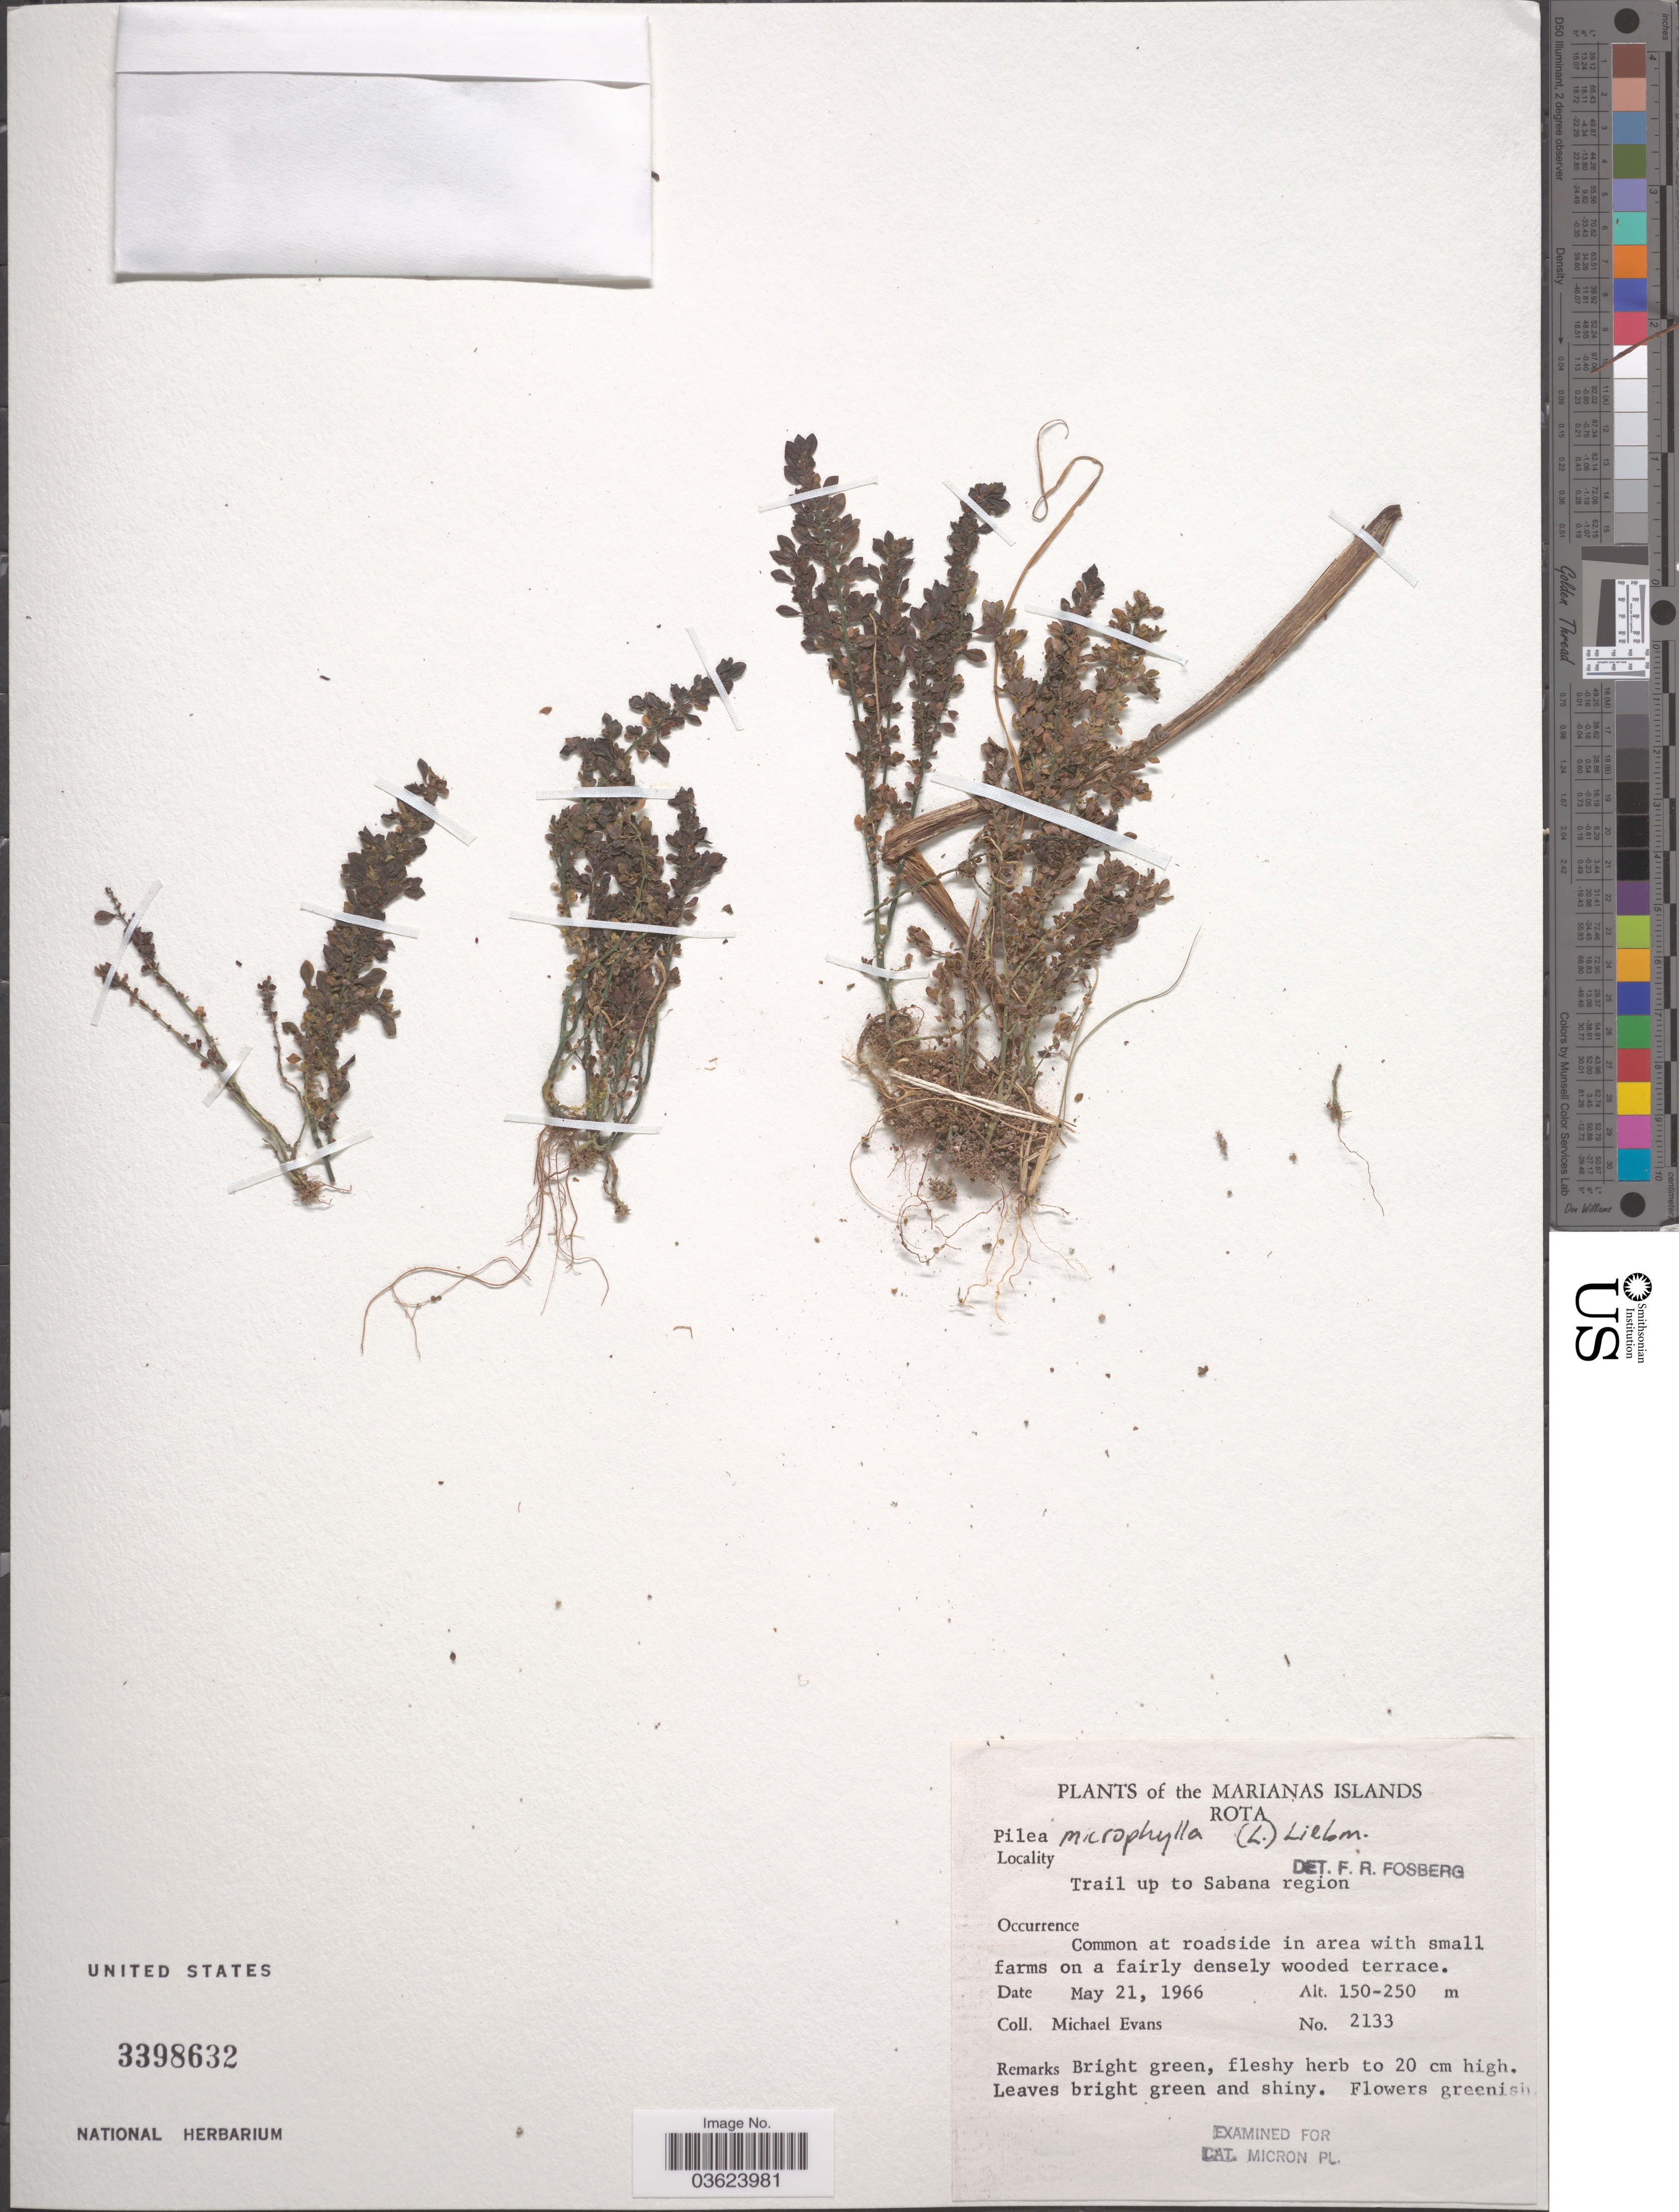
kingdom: Plantae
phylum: Tracheophyta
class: Magnoliopsida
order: Rosales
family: Urticaceae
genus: Pilea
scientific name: Pilea microphylla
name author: (L.) Liebm.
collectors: M. Evans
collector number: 2133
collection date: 1966-05-21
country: Northern Mariana Islands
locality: Marianas Islands. Rota. Trail op to Sabana region.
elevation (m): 150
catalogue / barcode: US 3398632